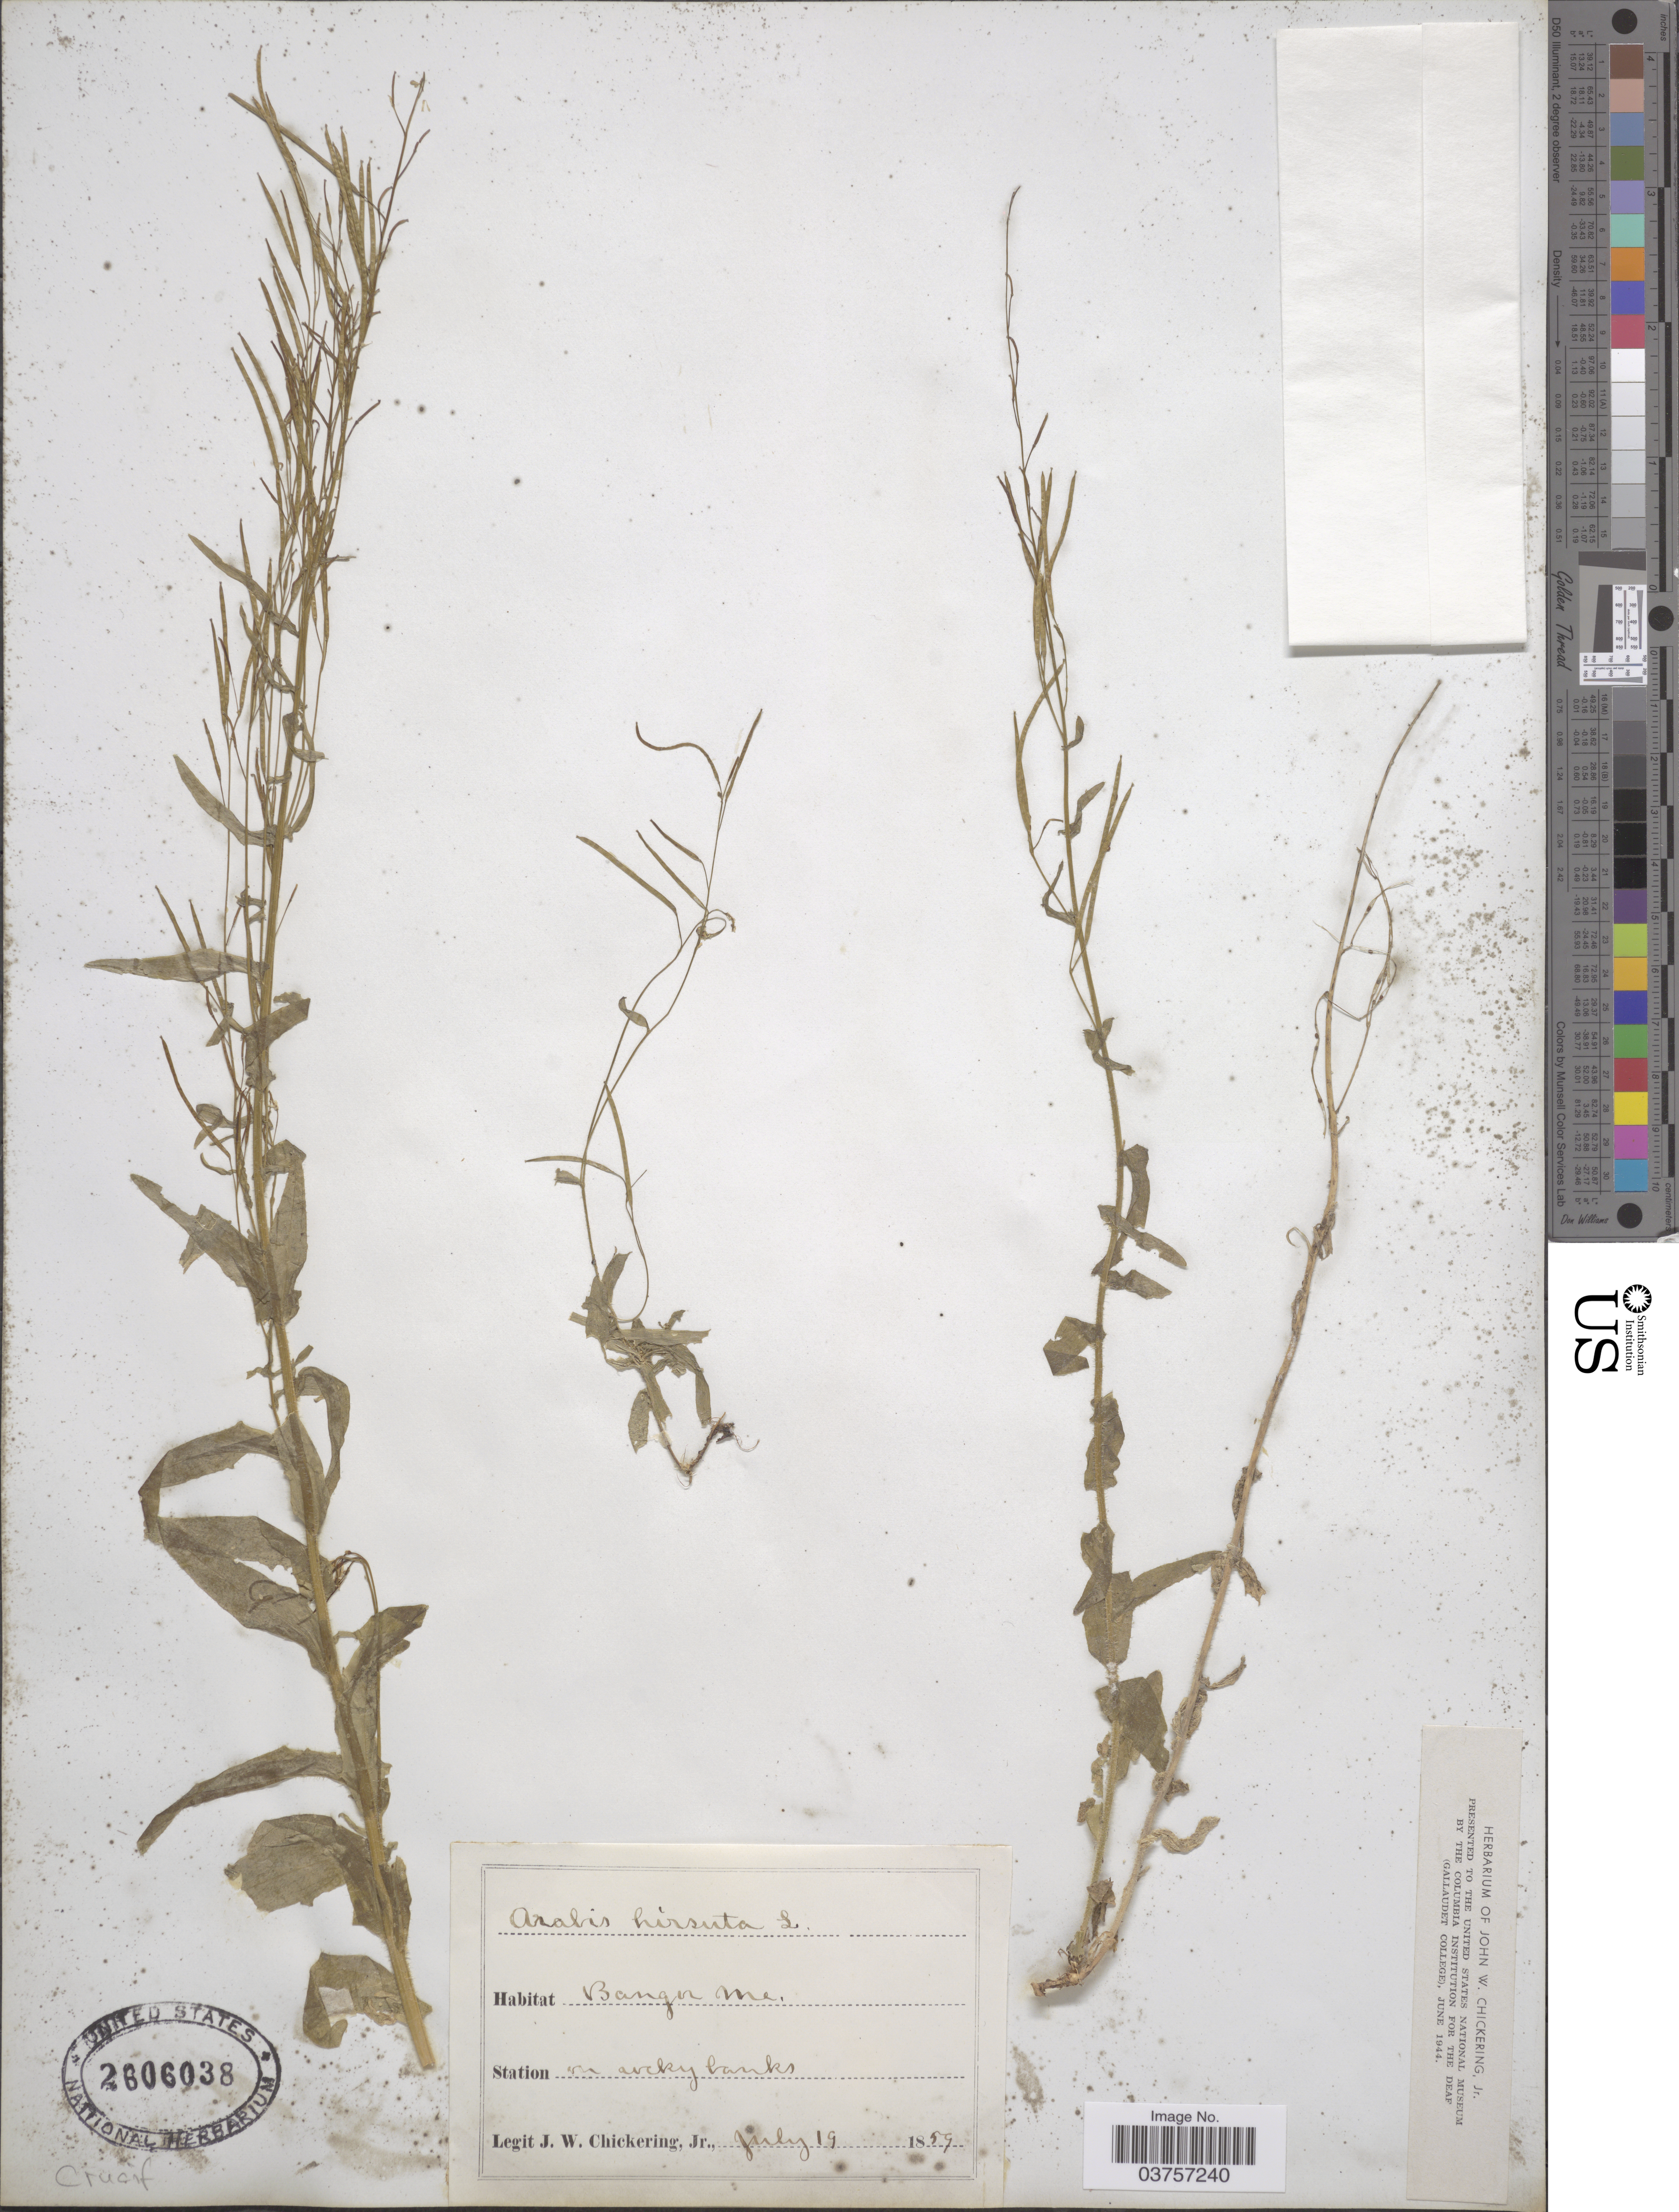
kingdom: Plantae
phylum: Tracheophyta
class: Magnoliopsida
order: Brassicales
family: Brassicaceae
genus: Arabis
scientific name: Arabis hirsuta var. adpressipilis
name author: (M. Hopkins) Rollins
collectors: J. Chickering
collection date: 1859-07-19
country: United States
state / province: Maine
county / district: Penobscot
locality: Bangor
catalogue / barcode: US 2606038